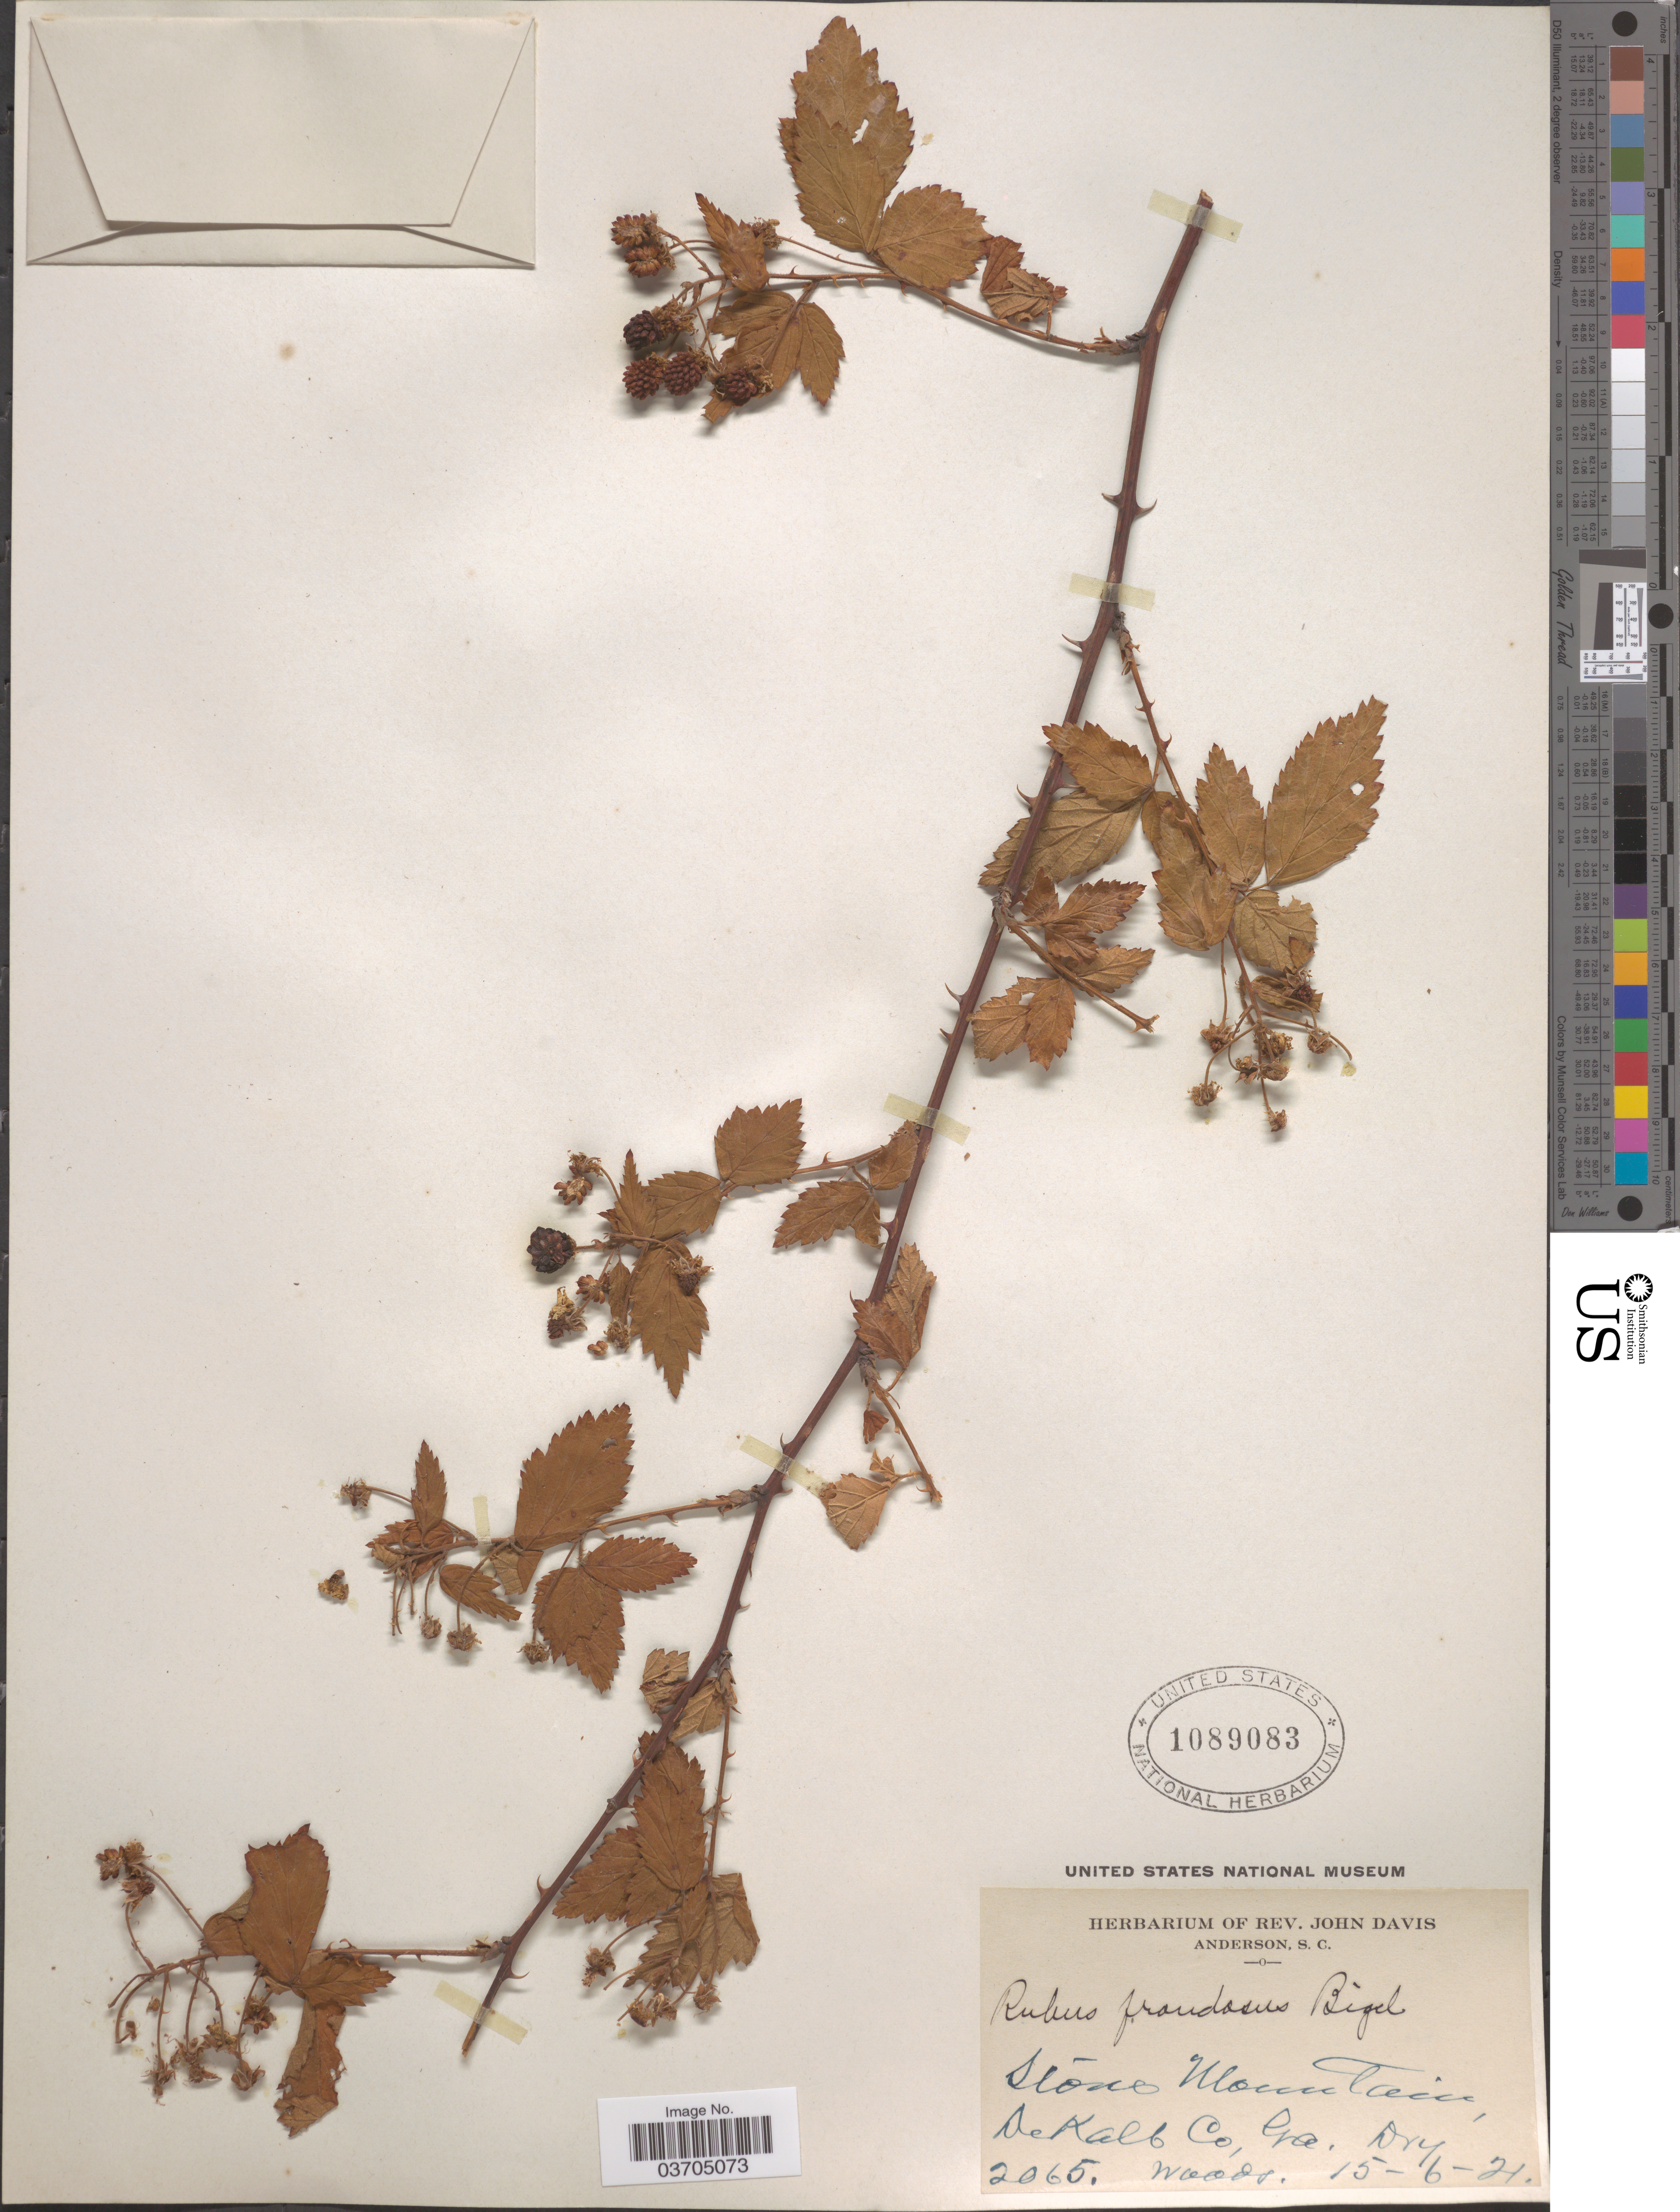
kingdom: Plantae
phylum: Tracheophyta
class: Magnoliopsida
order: Rosales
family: Rosaceae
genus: Rubus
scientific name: Rubus frondosus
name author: Bigelow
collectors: ex herb. Rev. John Davis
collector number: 2065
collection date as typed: Transcribed d/m/y: 15/6/21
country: United States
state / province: Georgia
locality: Stone Mountain. De Kalb Co.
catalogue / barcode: US 1089083